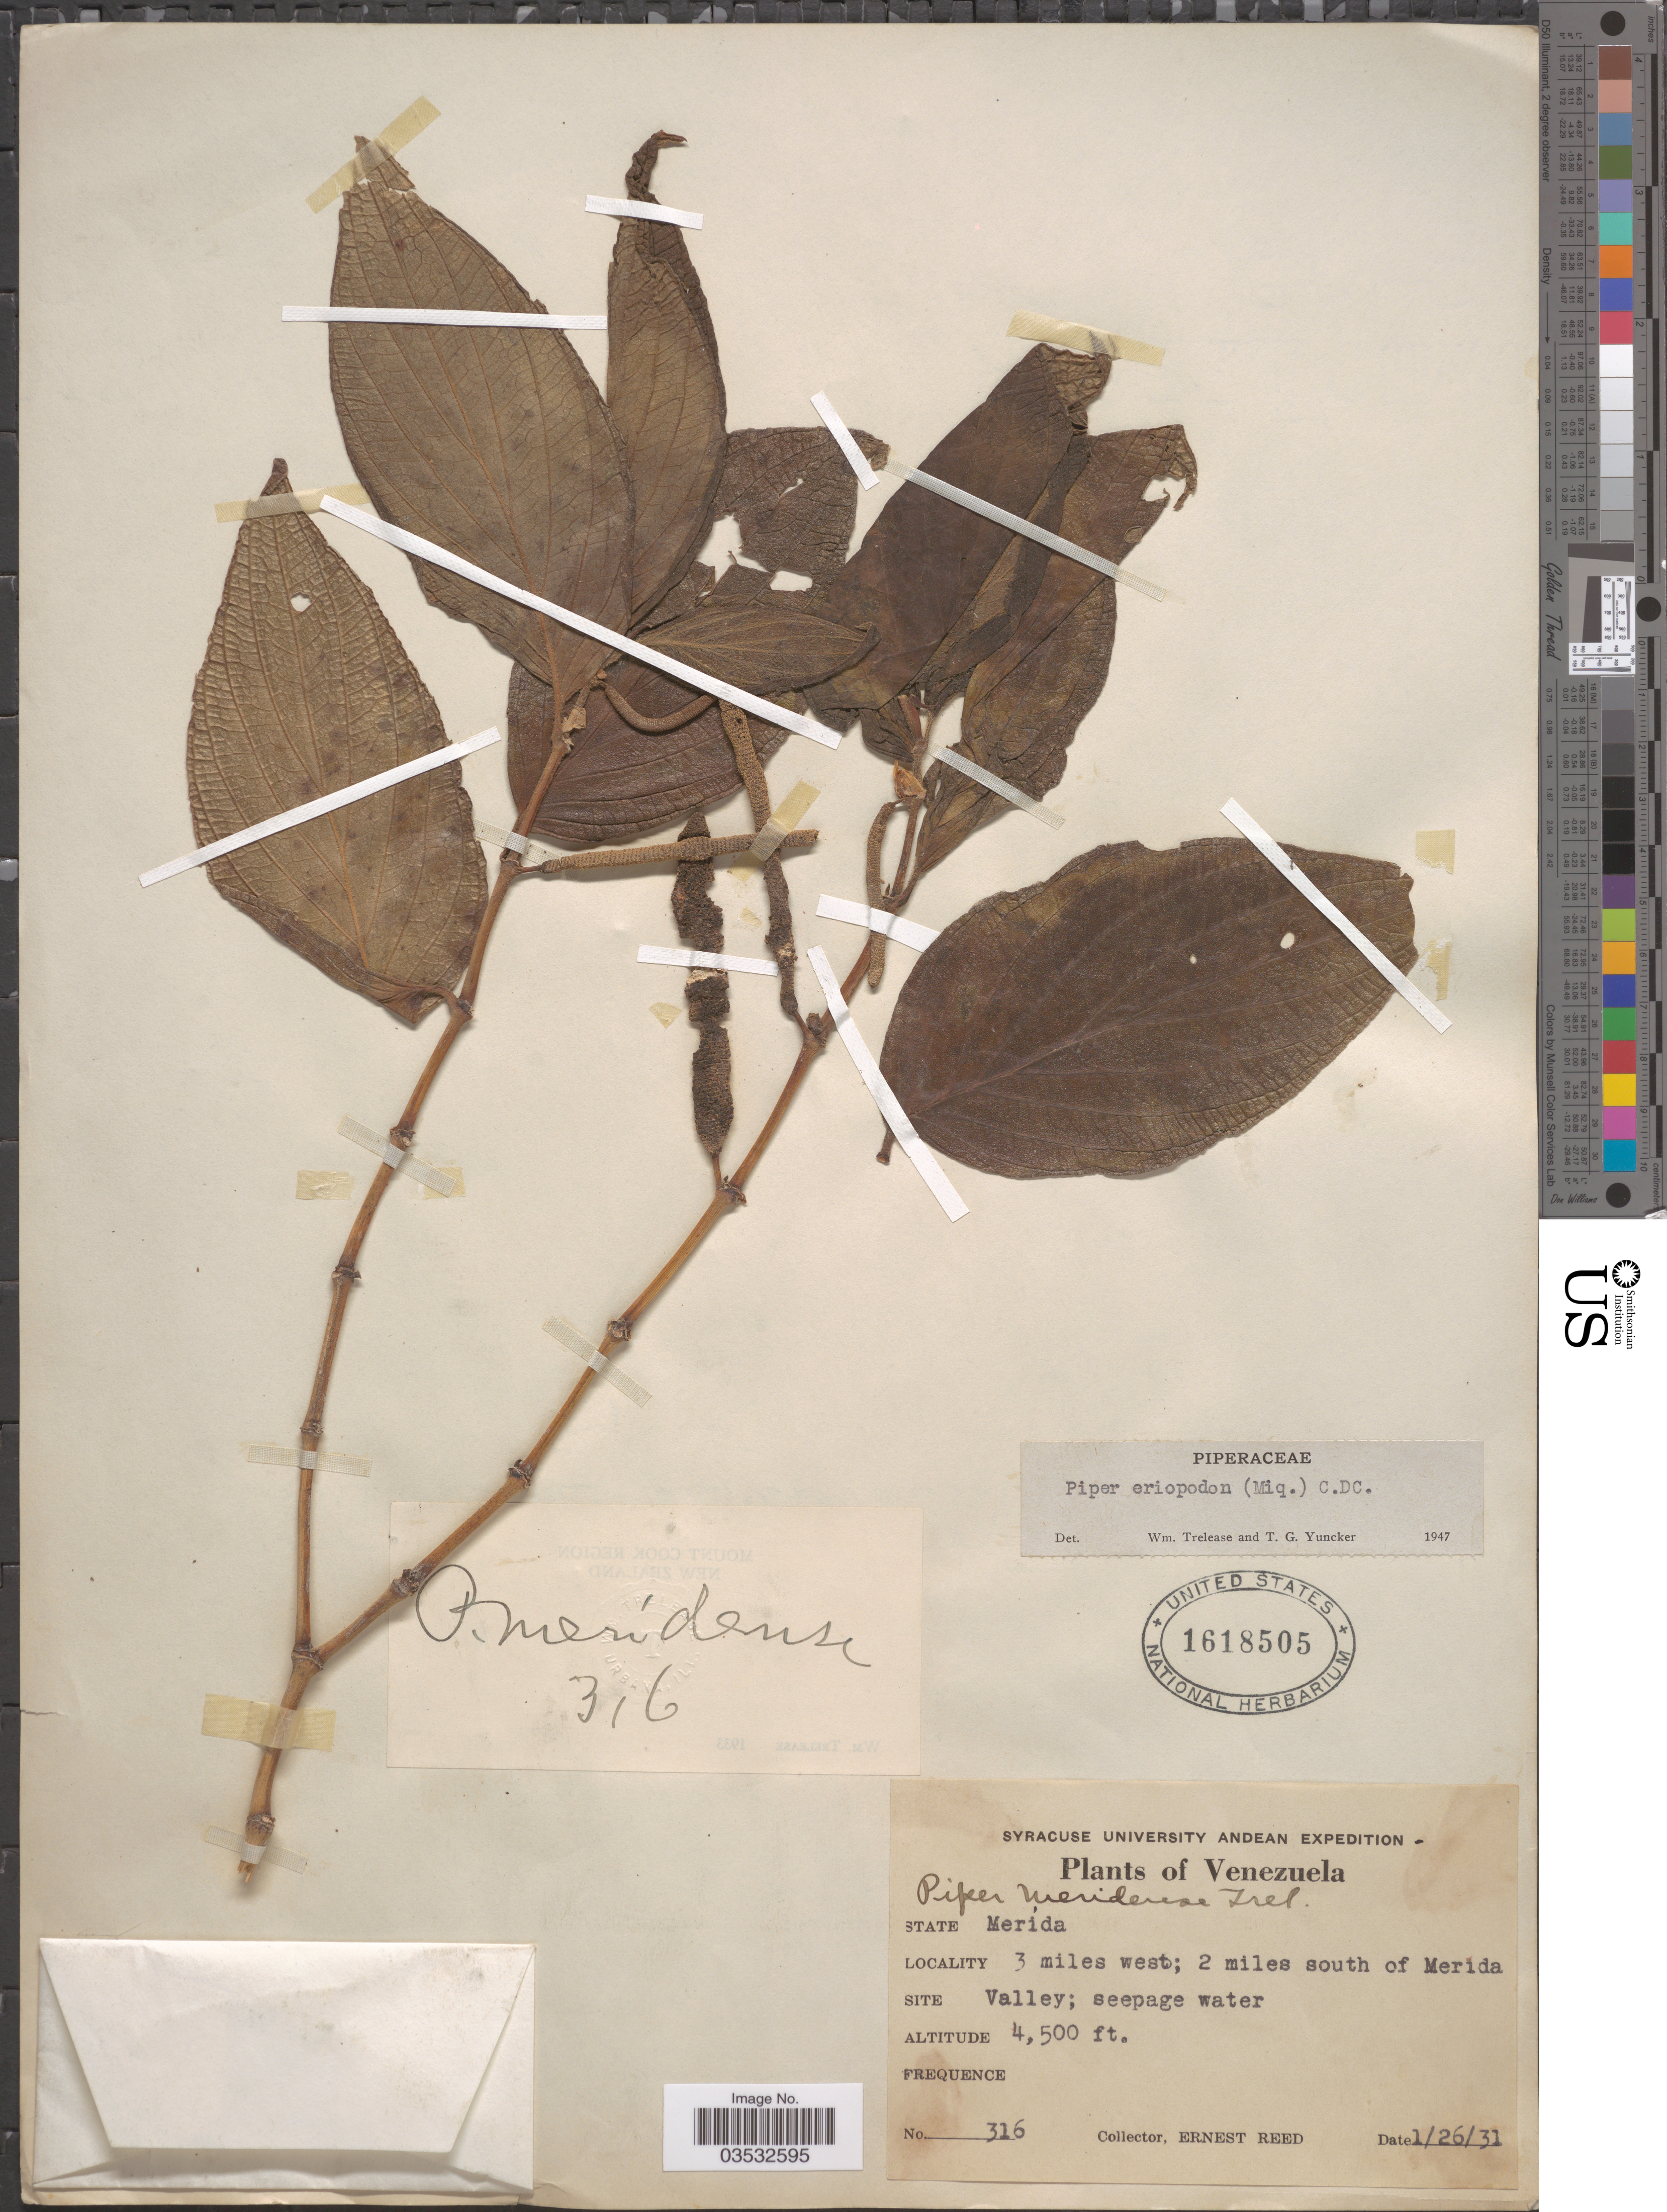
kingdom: Plantae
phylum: Tracheophyta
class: Magnoliopsida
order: Piperales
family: Piperaceae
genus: Piper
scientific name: Piper eriopodon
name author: C. DC.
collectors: E. Reed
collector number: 316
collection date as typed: Transcribed d/m/y: 26/1/31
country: Venezuela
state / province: Merida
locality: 3 miles west; 2 miles south of Merida.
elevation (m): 1372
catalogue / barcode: US 1618505